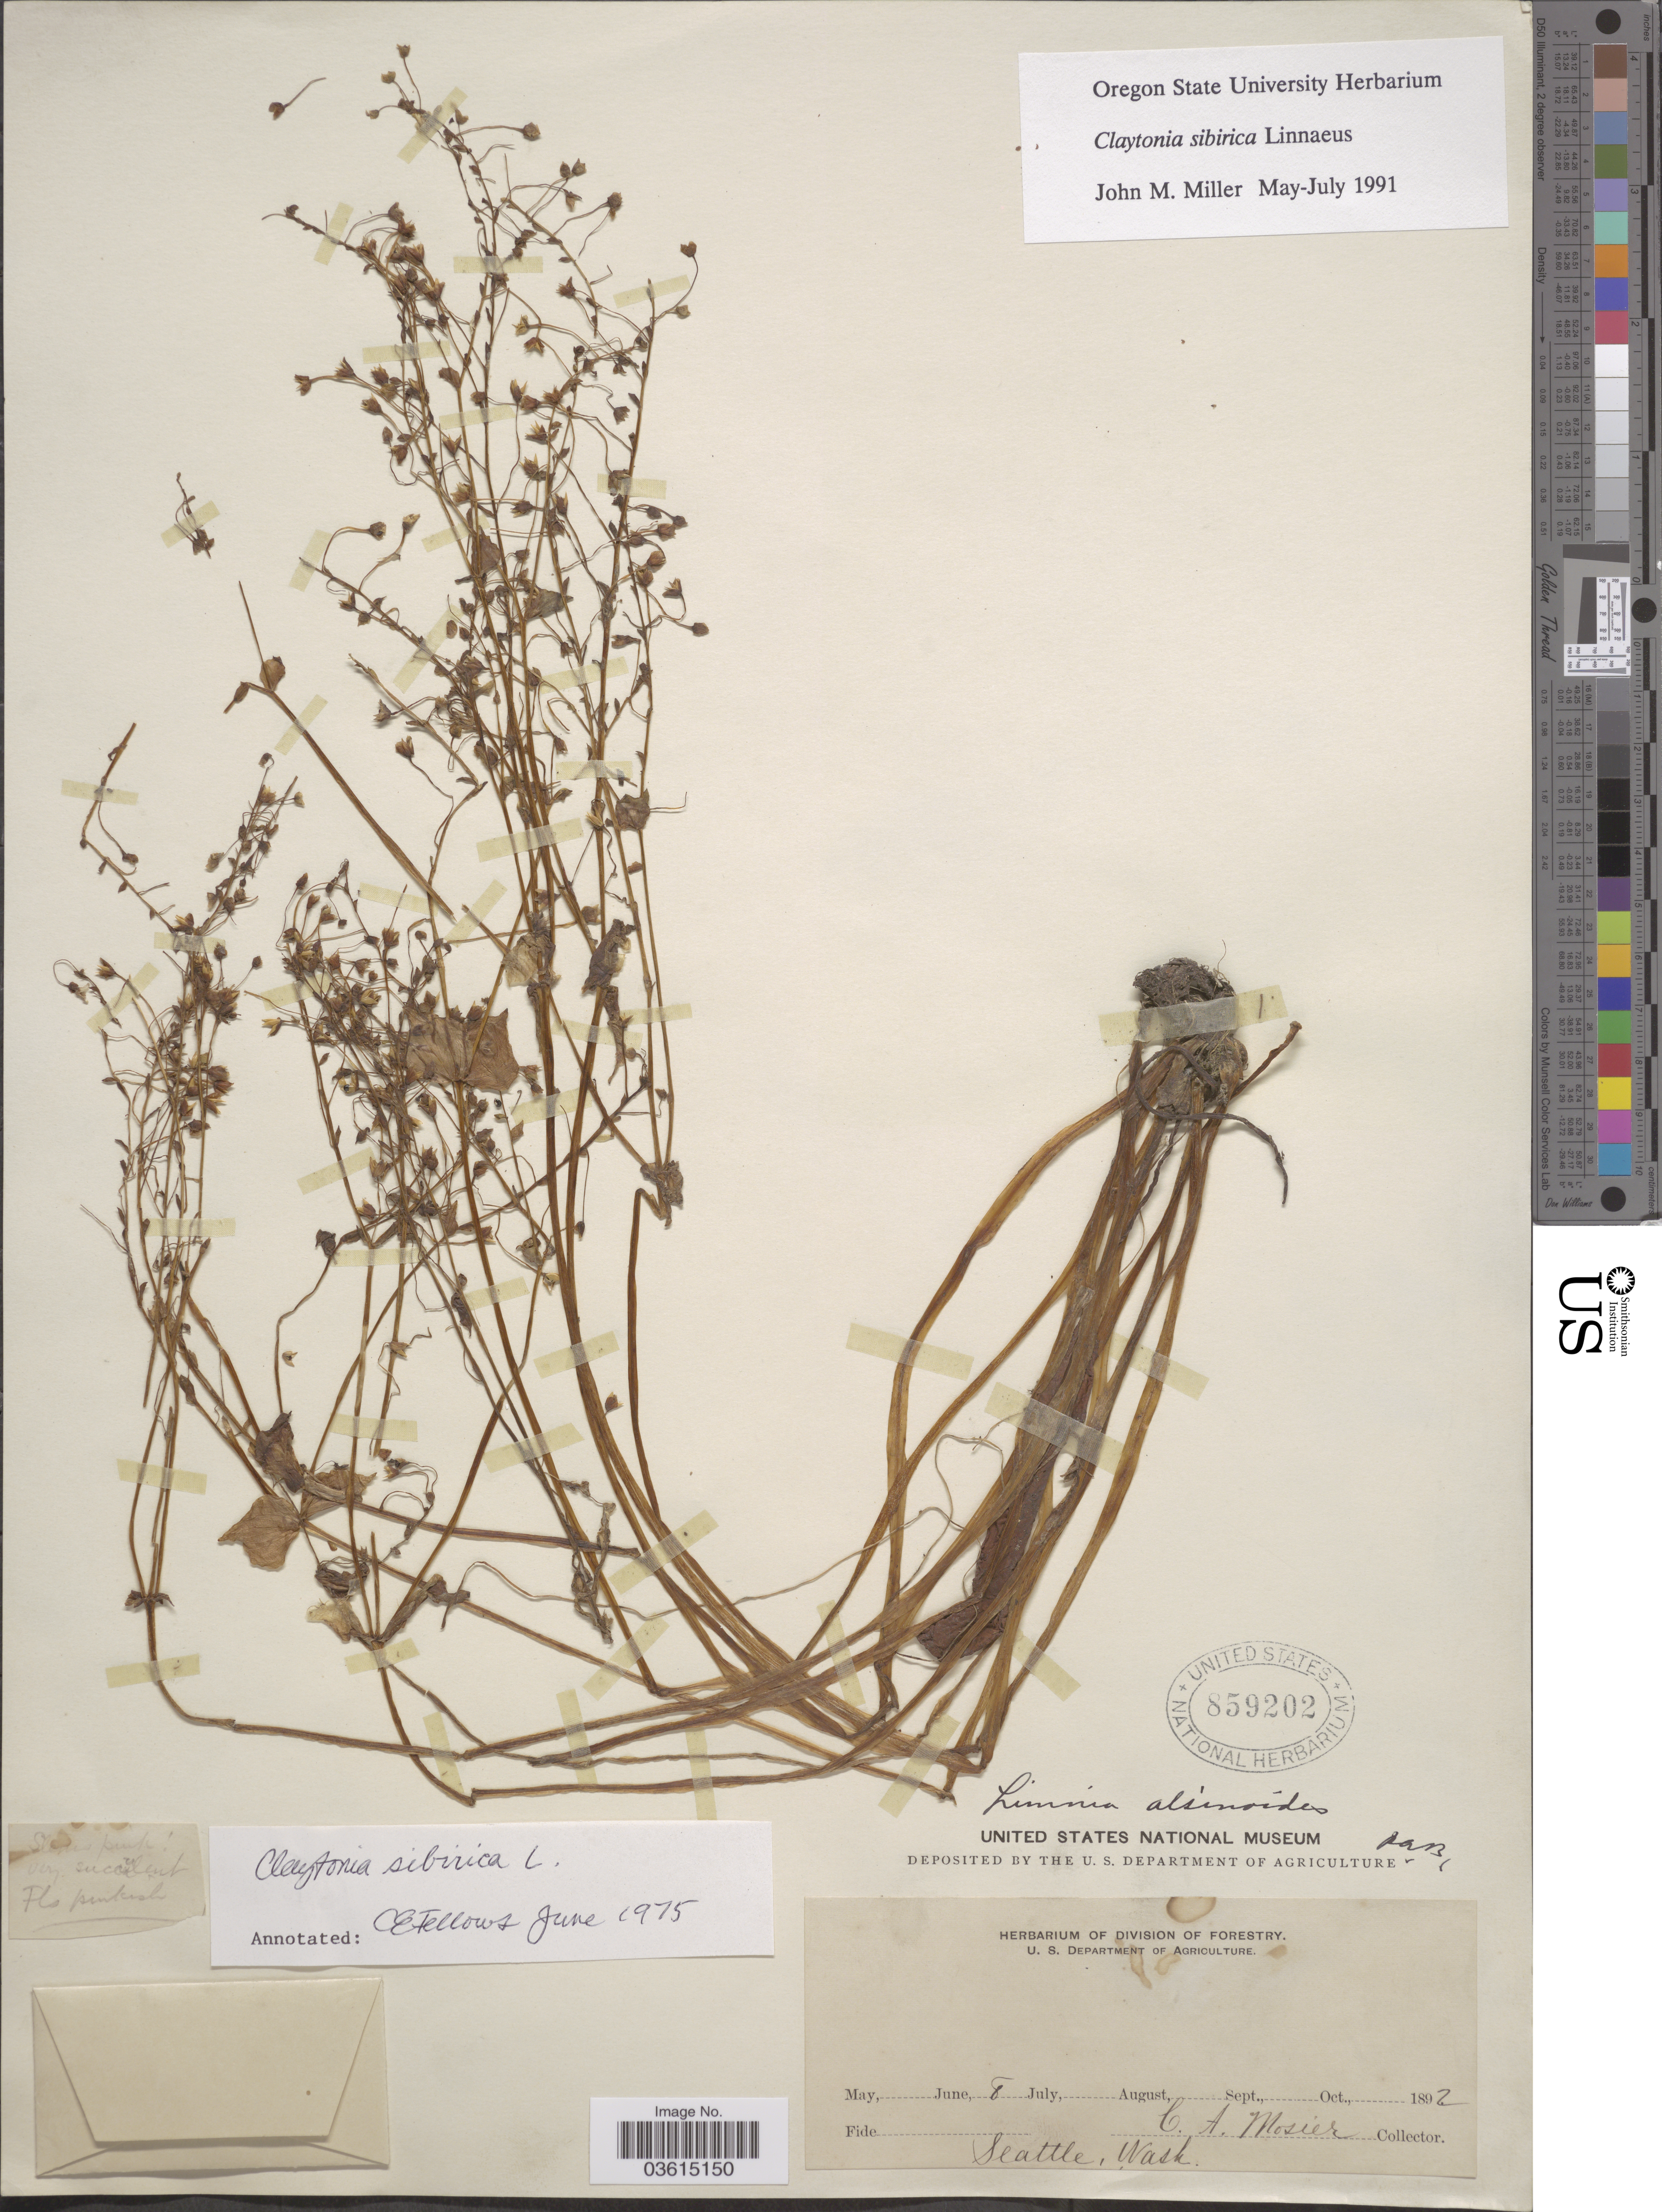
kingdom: Plantae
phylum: Tracheophyta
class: Magnoliopsida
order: Caryophyllales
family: Montiaceae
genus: Claytonia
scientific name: Claytonia sibirica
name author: L.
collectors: C. A. Mosier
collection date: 1892-06-08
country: United States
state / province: Washington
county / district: King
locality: Seattle.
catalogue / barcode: US 859202